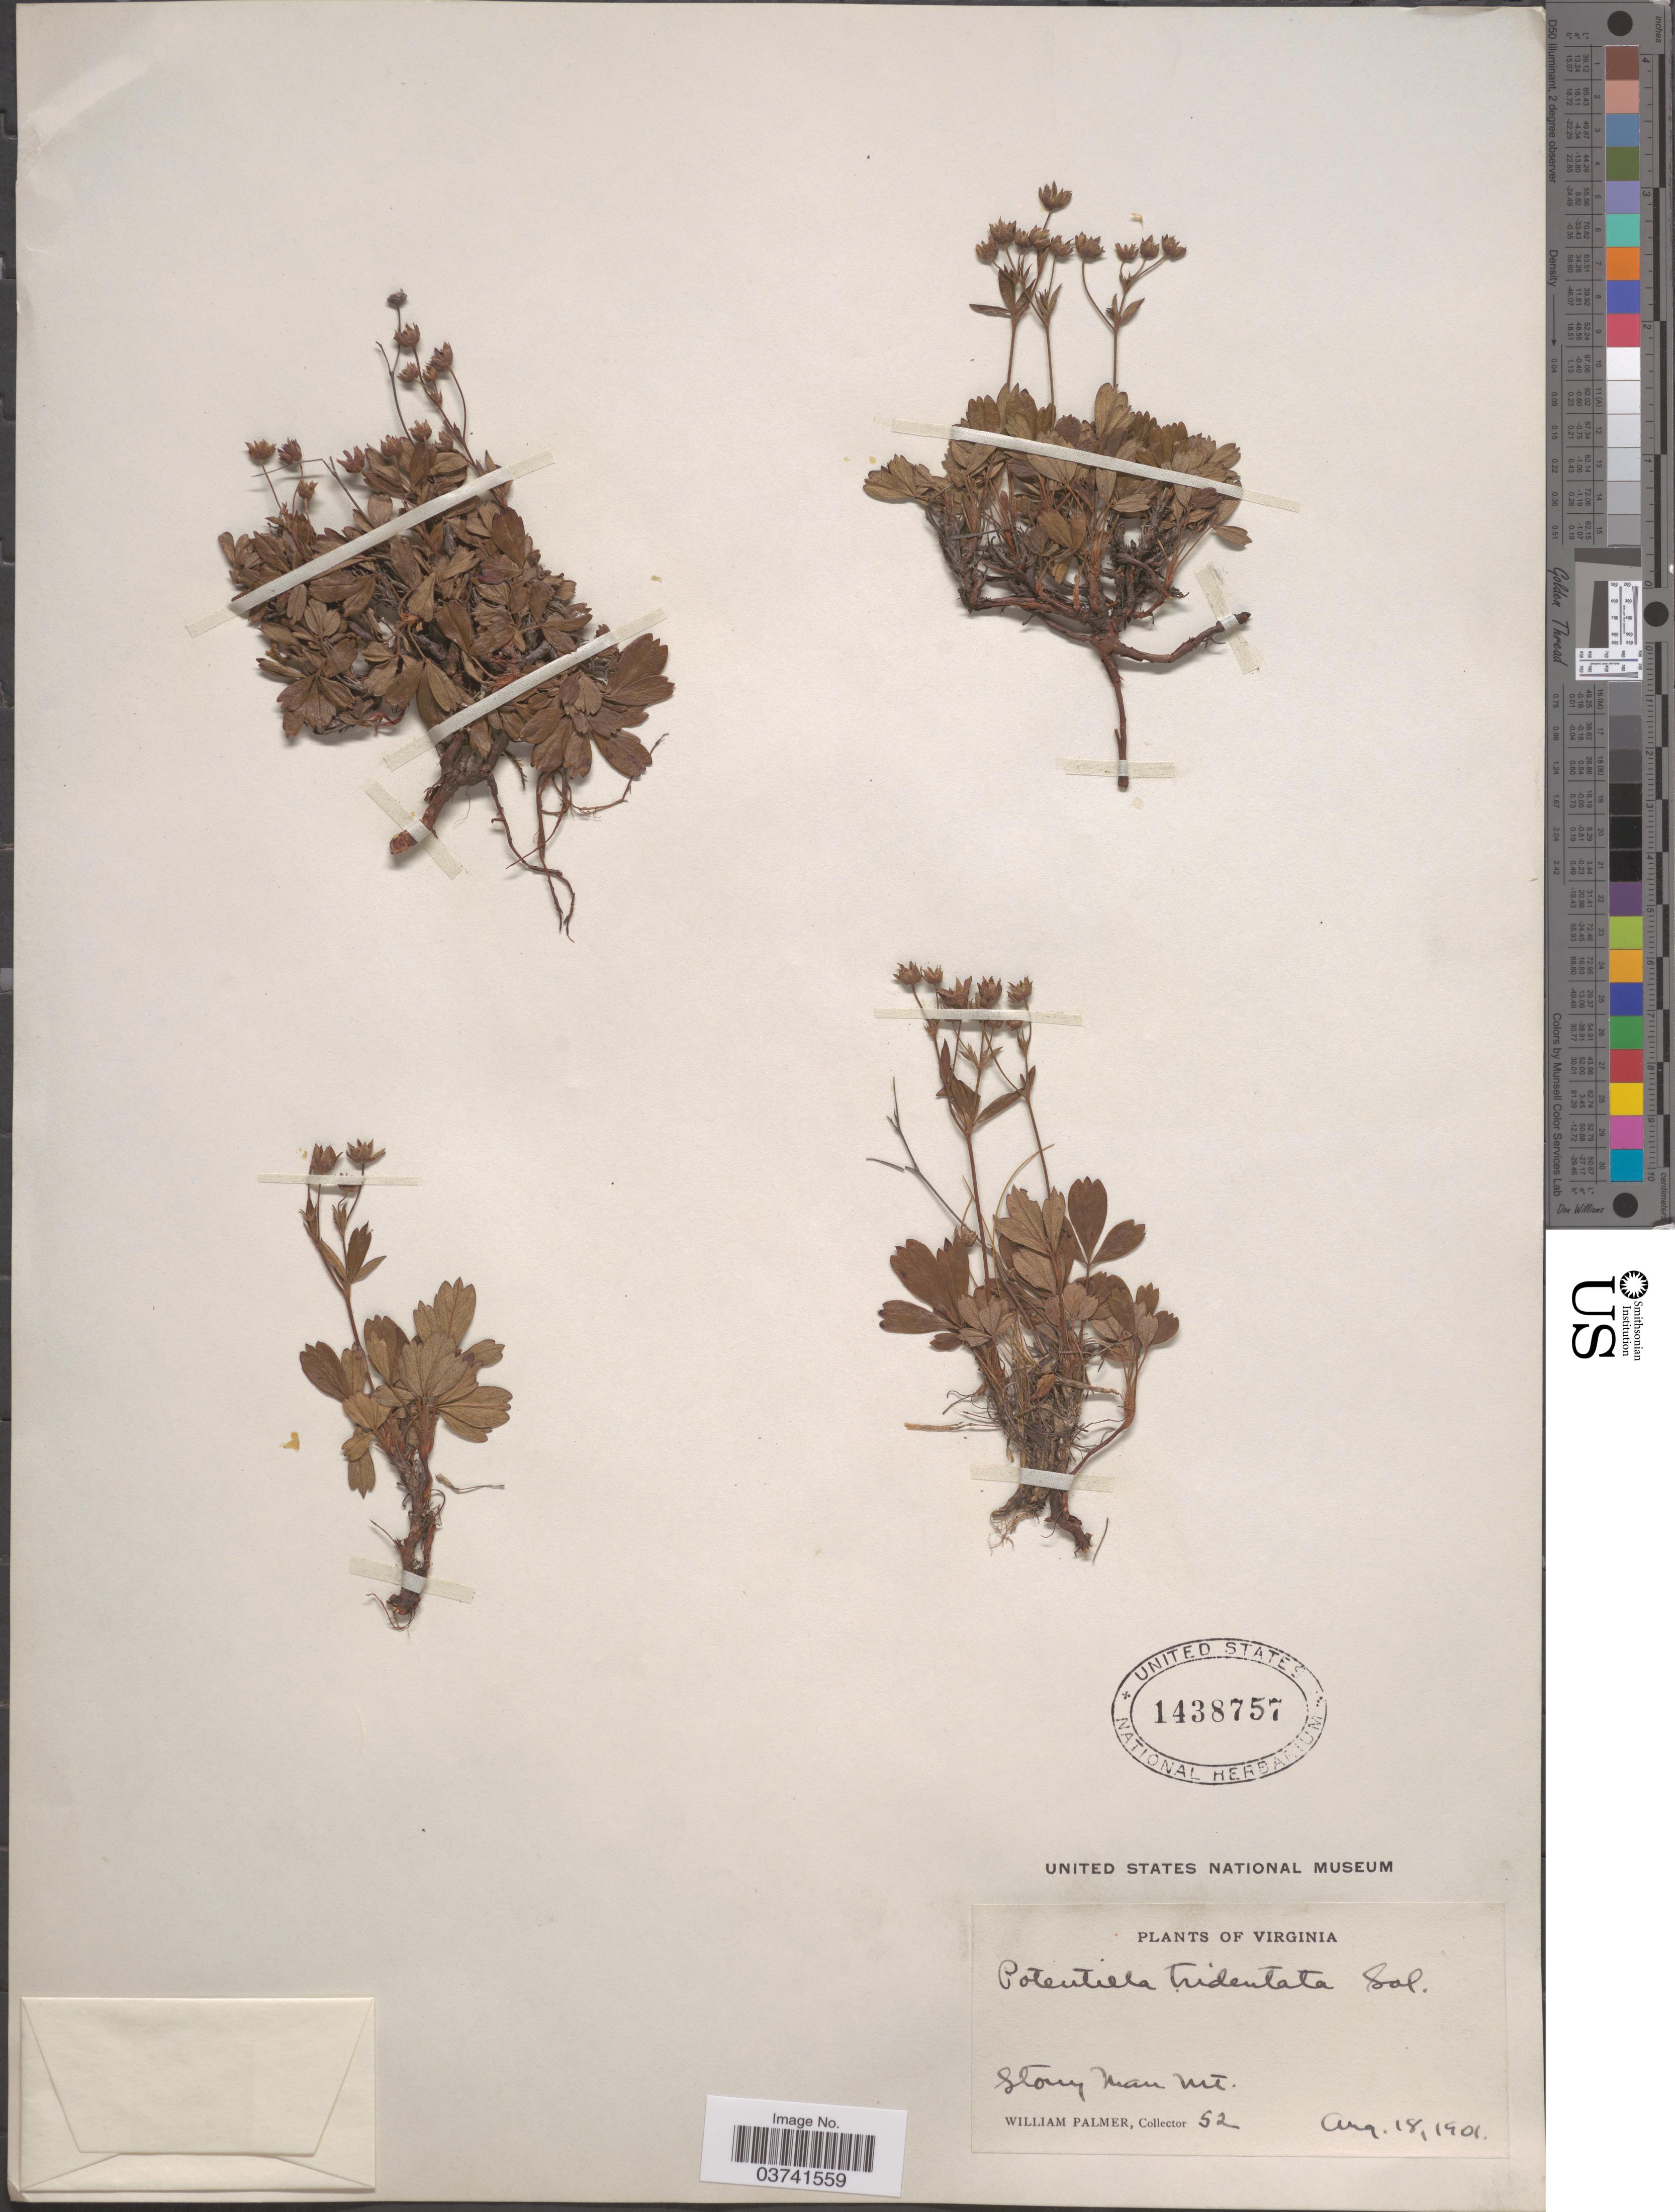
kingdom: Plantae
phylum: Tracheophyta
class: Magnoliopsida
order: Rosales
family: Rosaceae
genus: Potentilla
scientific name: Potentilla tridentata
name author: Aiton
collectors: W. Palmer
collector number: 52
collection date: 1901-08-18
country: United States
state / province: Virginia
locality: Stony Man Mt.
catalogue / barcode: US 1438757